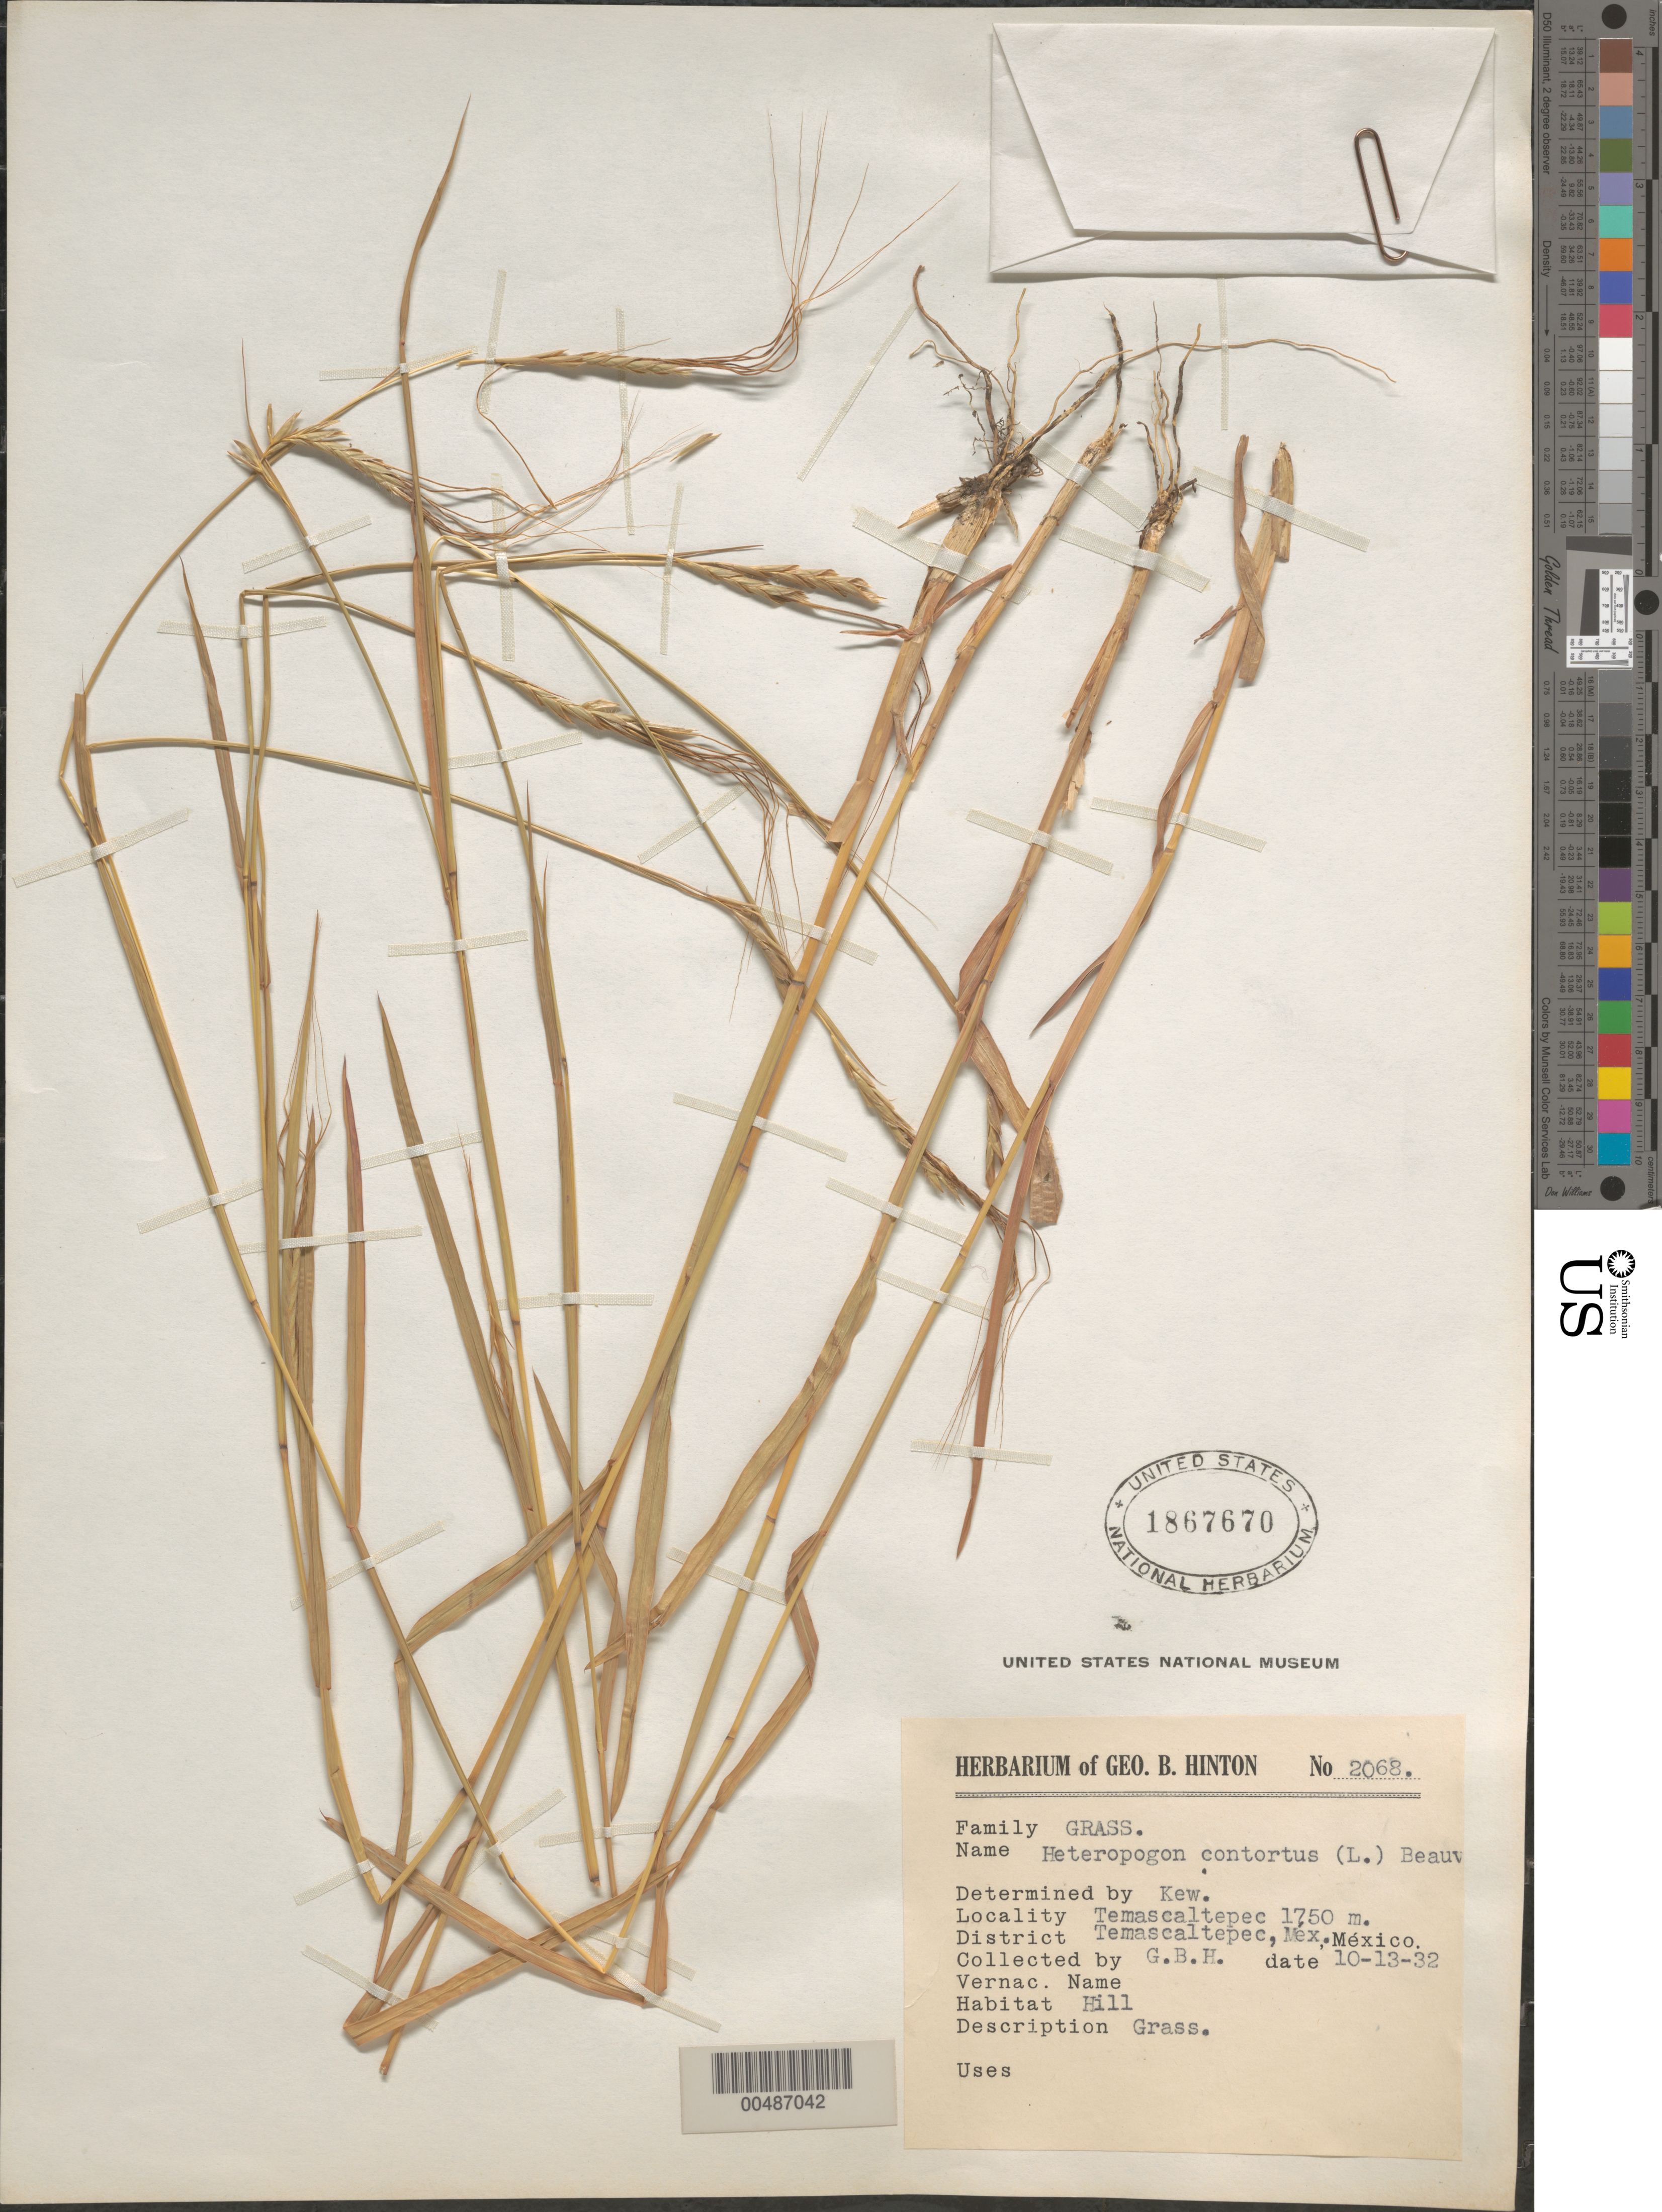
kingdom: Plantae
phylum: Tracheophyta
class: Liliopsida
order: Poales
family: Poaceae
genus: Heteropogon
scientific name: Heteropogon contortus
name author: (L.) P. Beauv. ex Roem. & Schult.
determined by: Kew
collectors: G. B. Hinton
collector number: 2068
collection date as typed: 13 Oct 1932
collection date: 1932-10-13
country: Mexico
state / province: México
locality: Temascaltepec Dist, Temascaltepec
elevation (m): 1750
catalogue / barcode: US 1867670